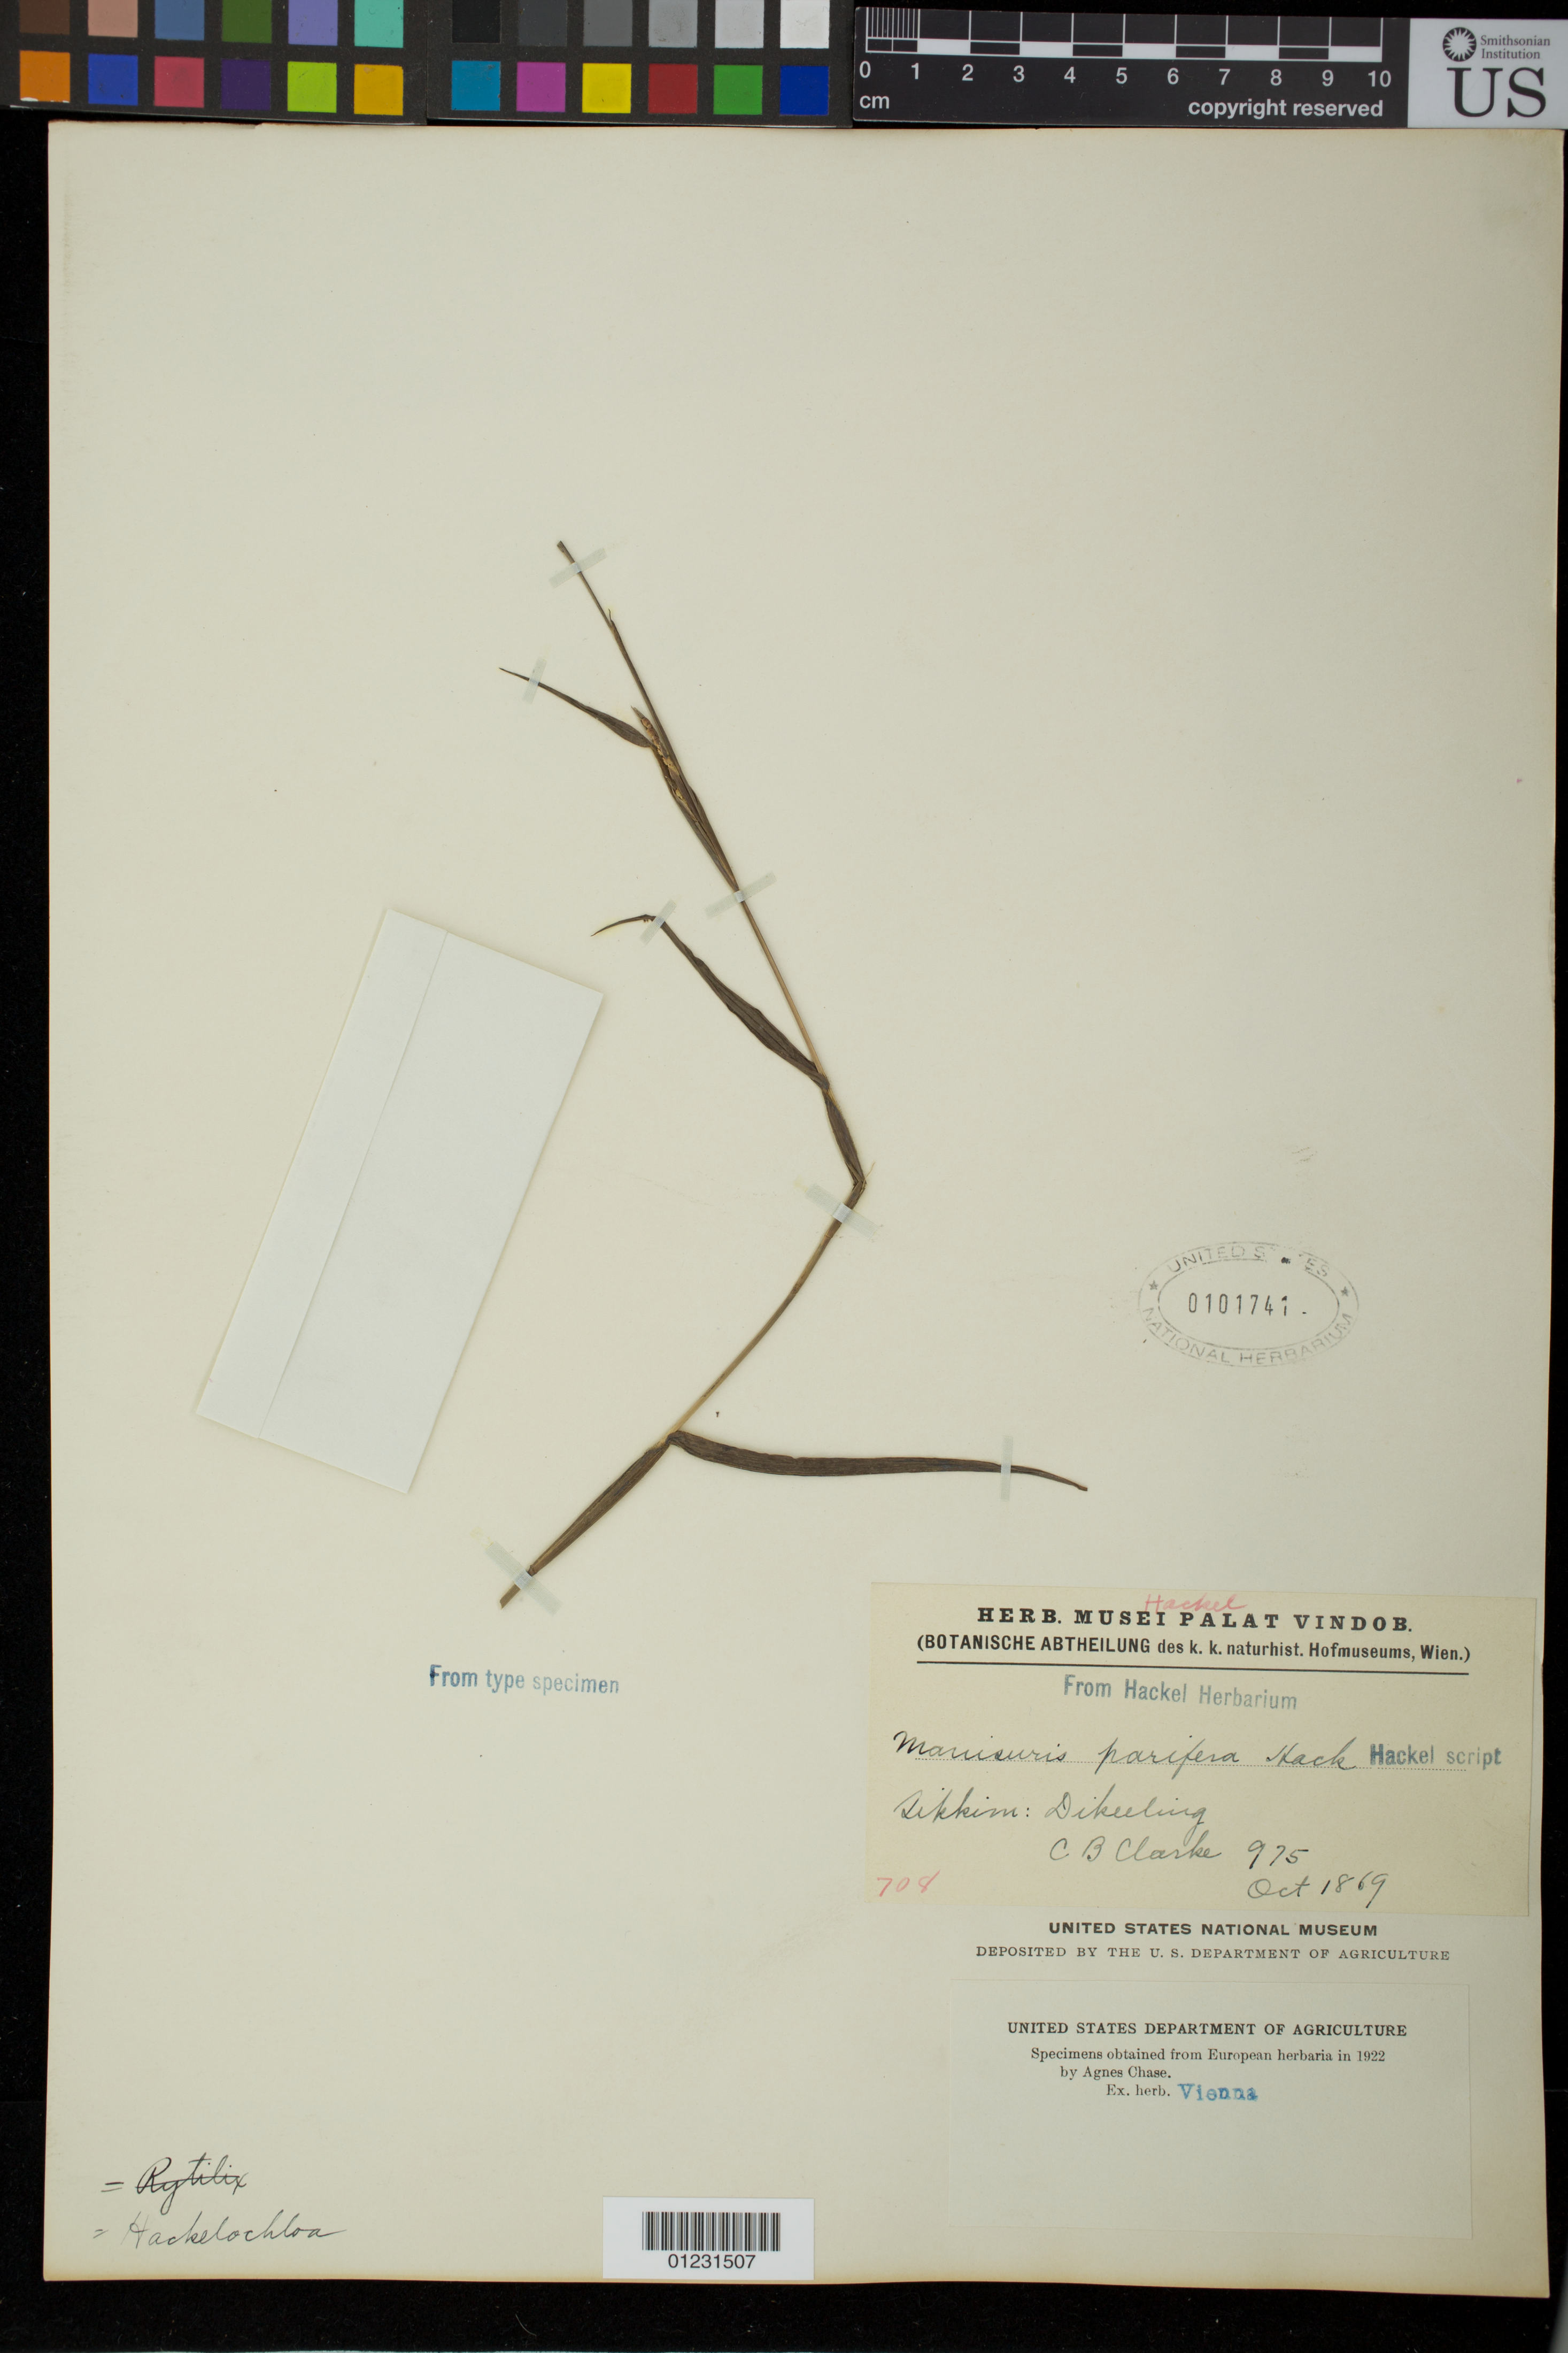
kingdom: Plantae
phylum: Tracheophyta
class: Liliopsida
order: Poales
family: Poaceae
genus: Manisuris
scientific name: Manisuris porifera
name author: Hack.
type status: Isotype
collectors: C. B. Clarke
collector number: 975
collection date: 1869-10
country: India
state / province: Sikkim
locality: Dikeeling.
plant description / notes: Fragmentary material of type specimen ex herb. Hackel. Protologue cites coll. no. as 9752.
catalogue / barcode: US 101741